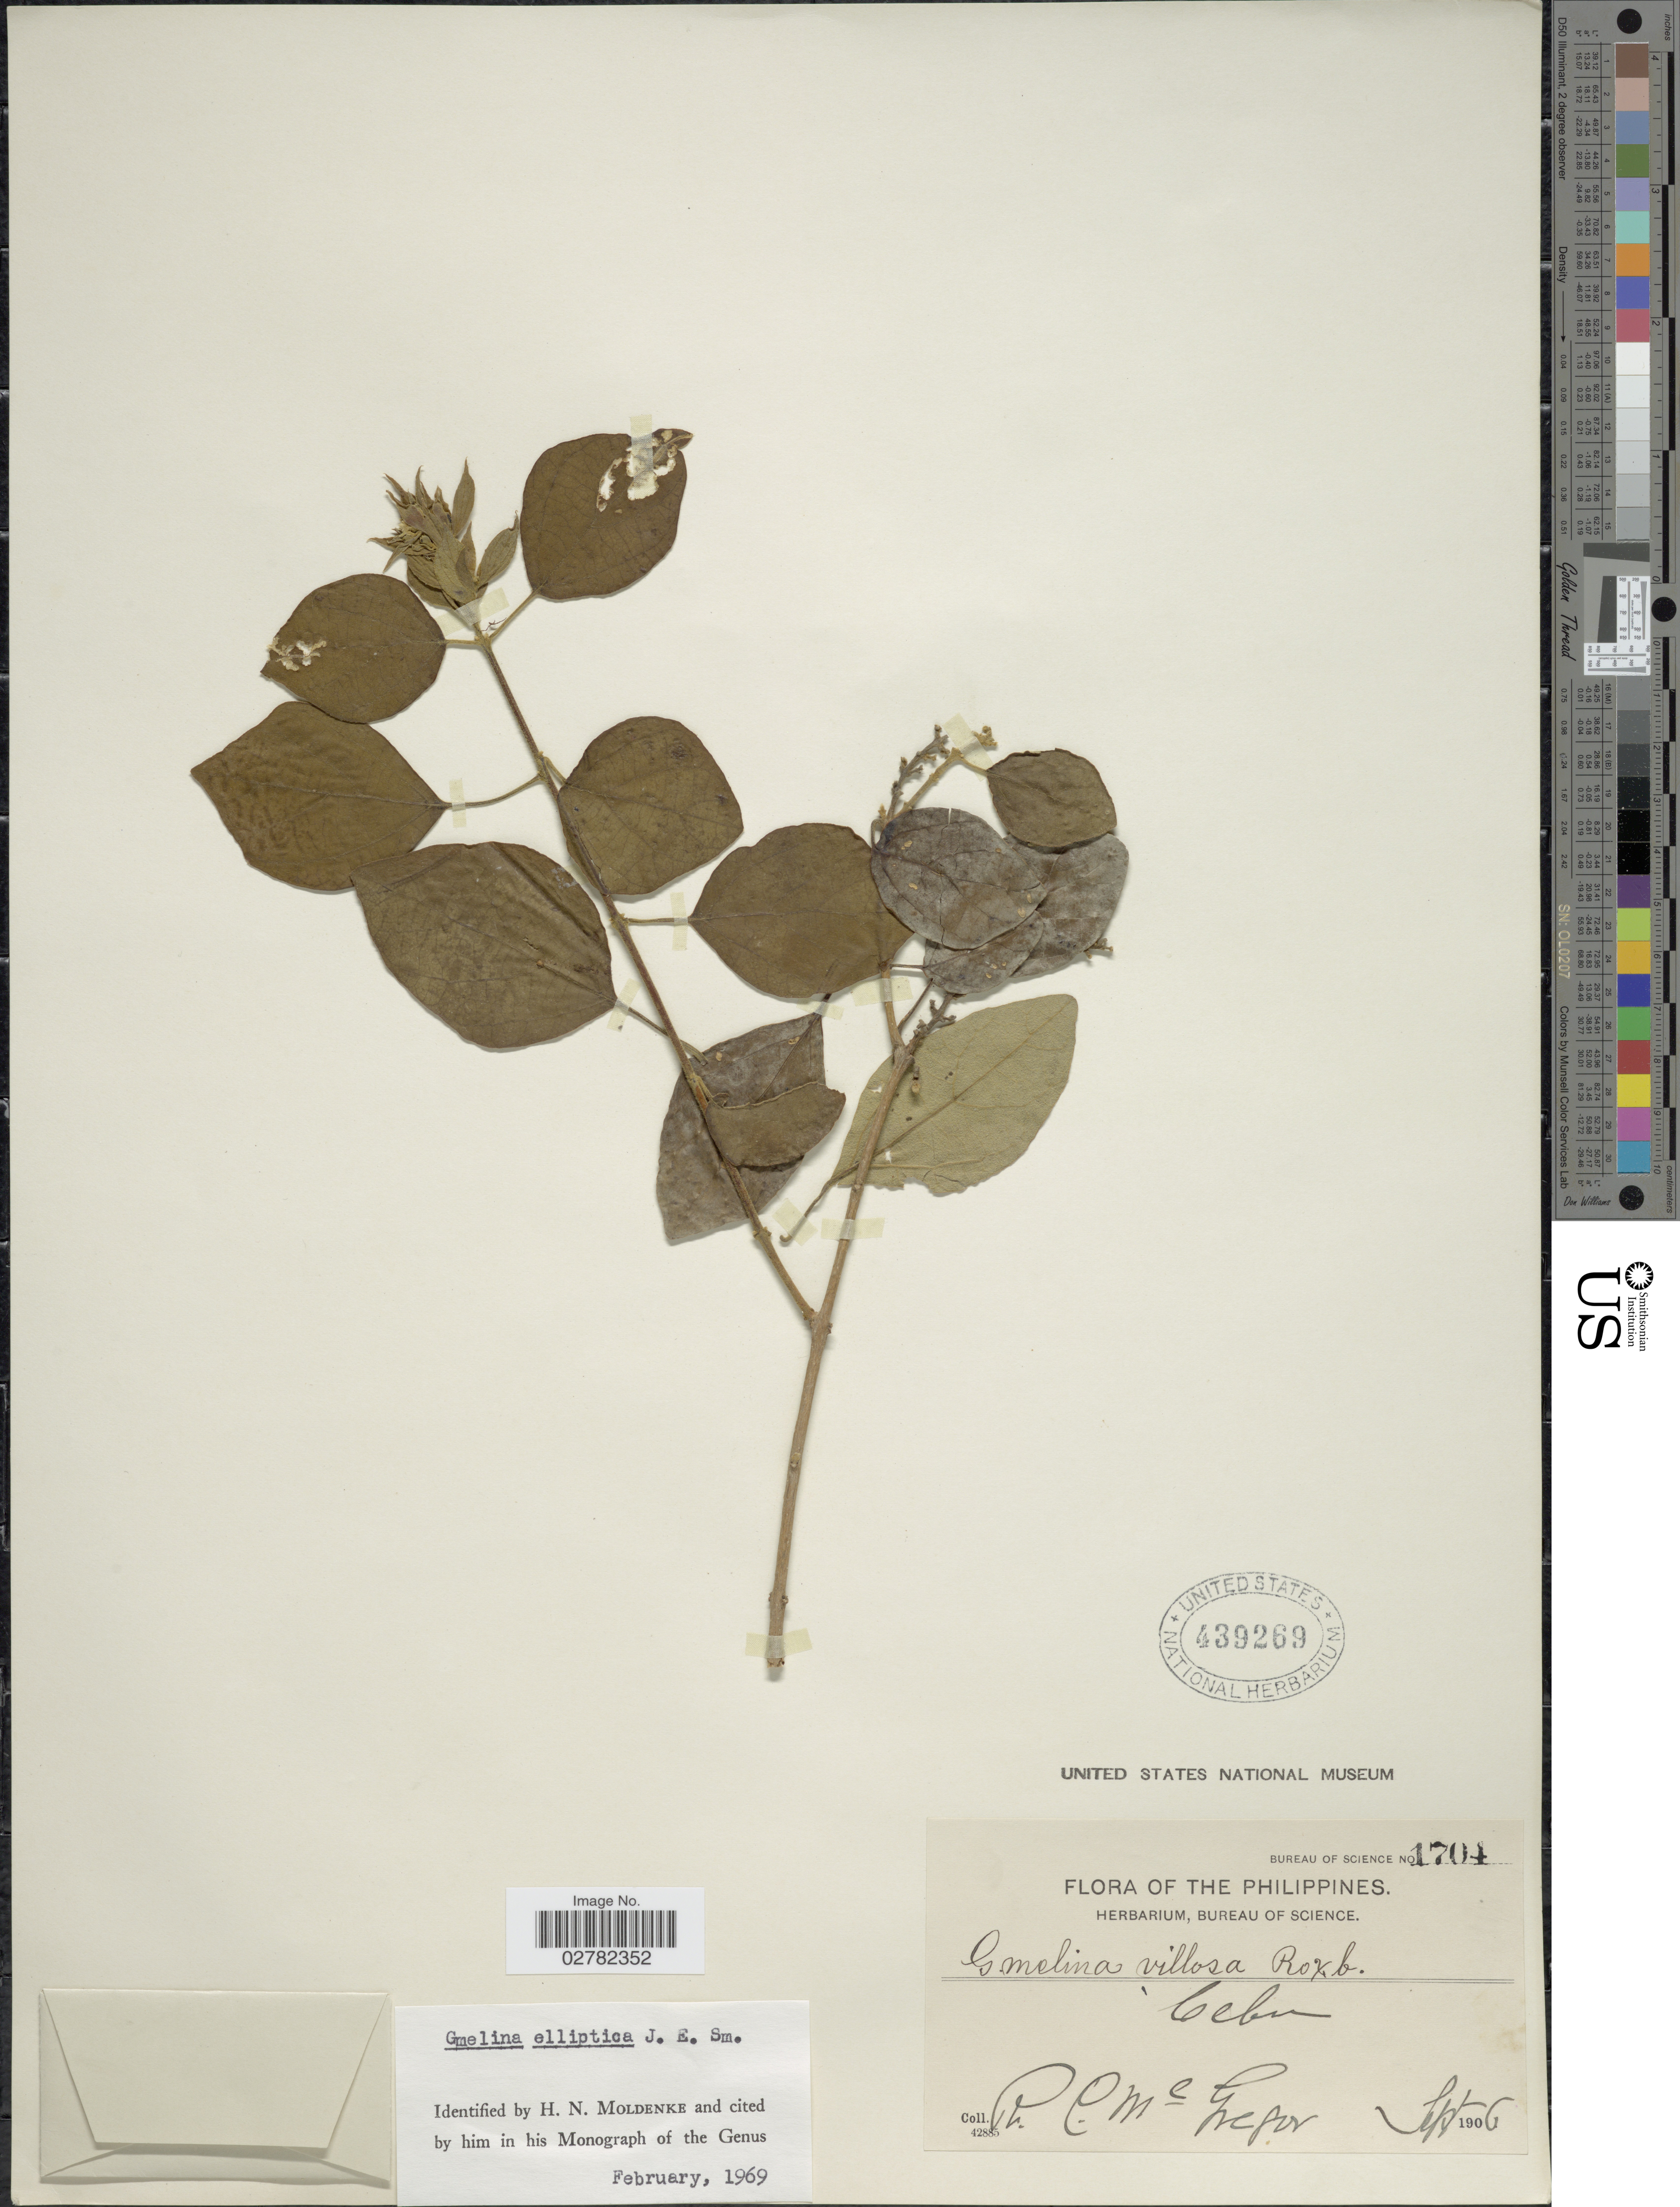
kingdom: Plantae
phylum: Tracheophyta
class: Magnoliopsida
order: Lamiales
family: Lamiaceae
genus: Gmelina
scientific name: Gmelina elliptica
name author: Sm.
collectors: R. C. McGregor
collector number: Bureau of Science 1704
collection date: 1906-09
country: Philippines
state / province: Central Visayas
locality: Cebu.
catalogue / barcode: US 439269